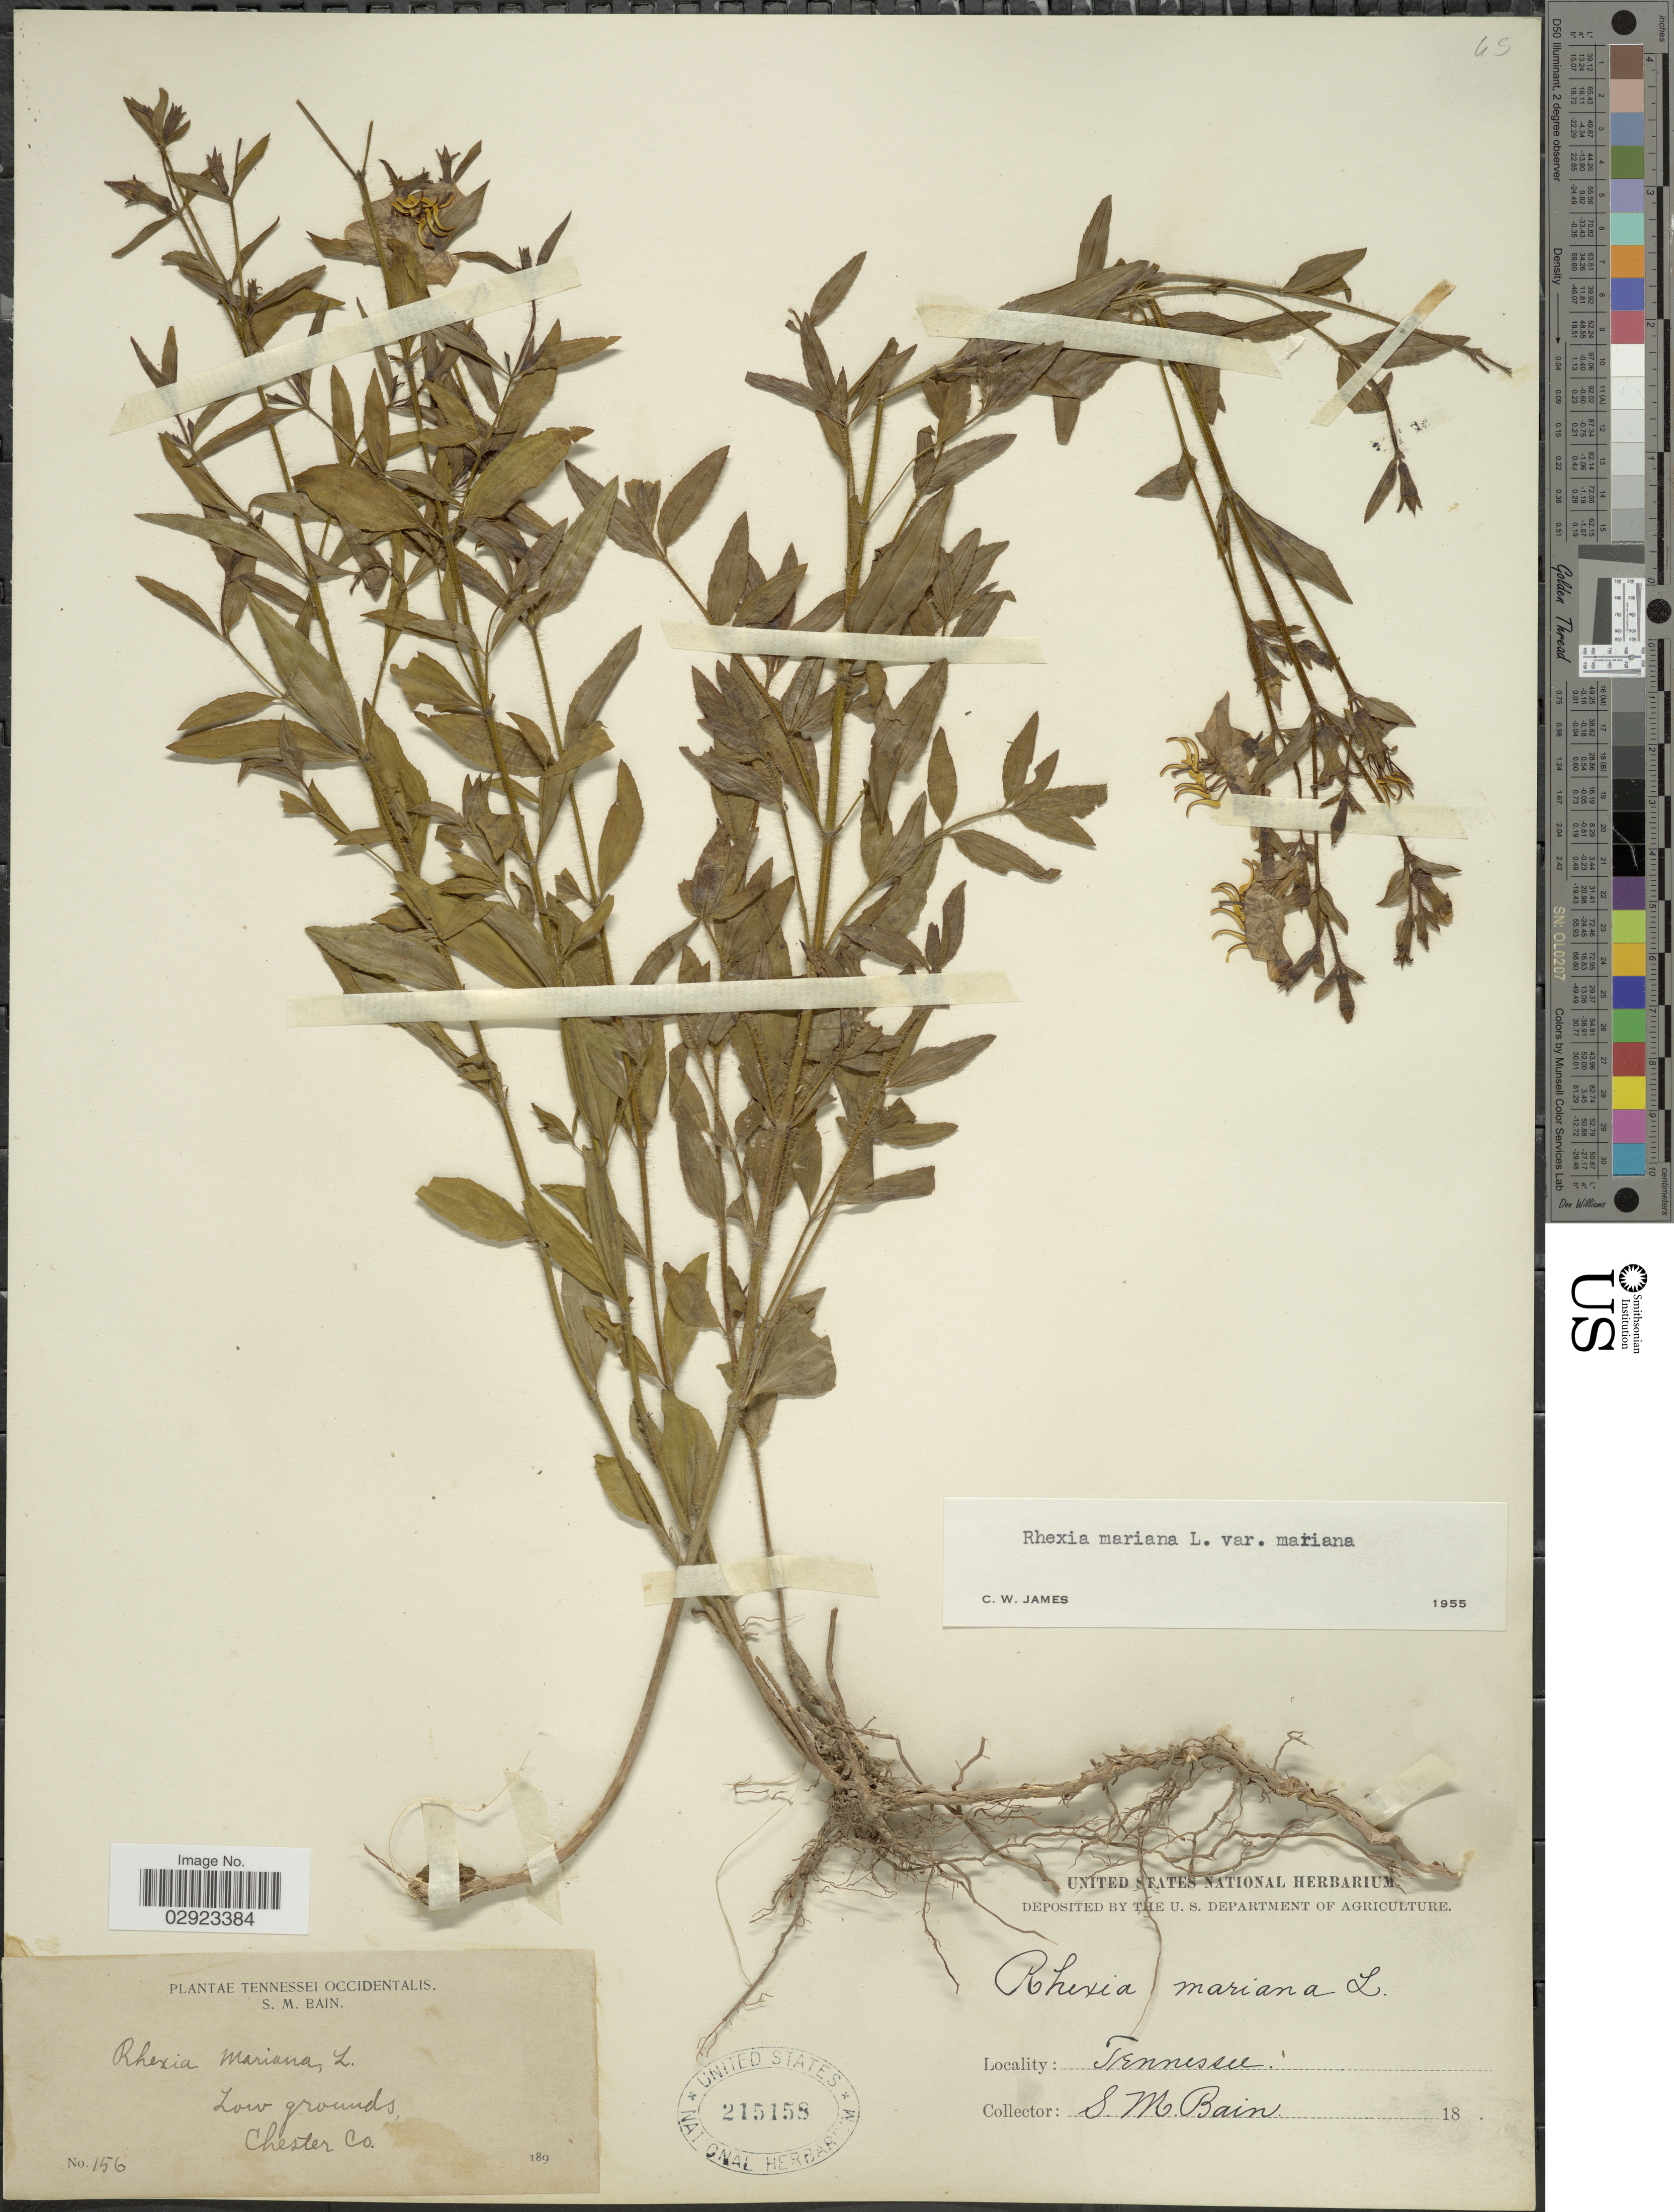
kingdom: Plantae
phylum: Tracheophyta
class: Magnoliopsida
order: Myrtales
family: Melastomataceae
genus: Rhexia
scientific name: Rhexia mariana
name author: L.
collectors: S. M. Bain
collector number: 156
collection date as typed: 189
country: United States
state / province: Tennessee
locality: Tennessei Occidentalis. Chester Co.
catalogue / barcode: US 215158